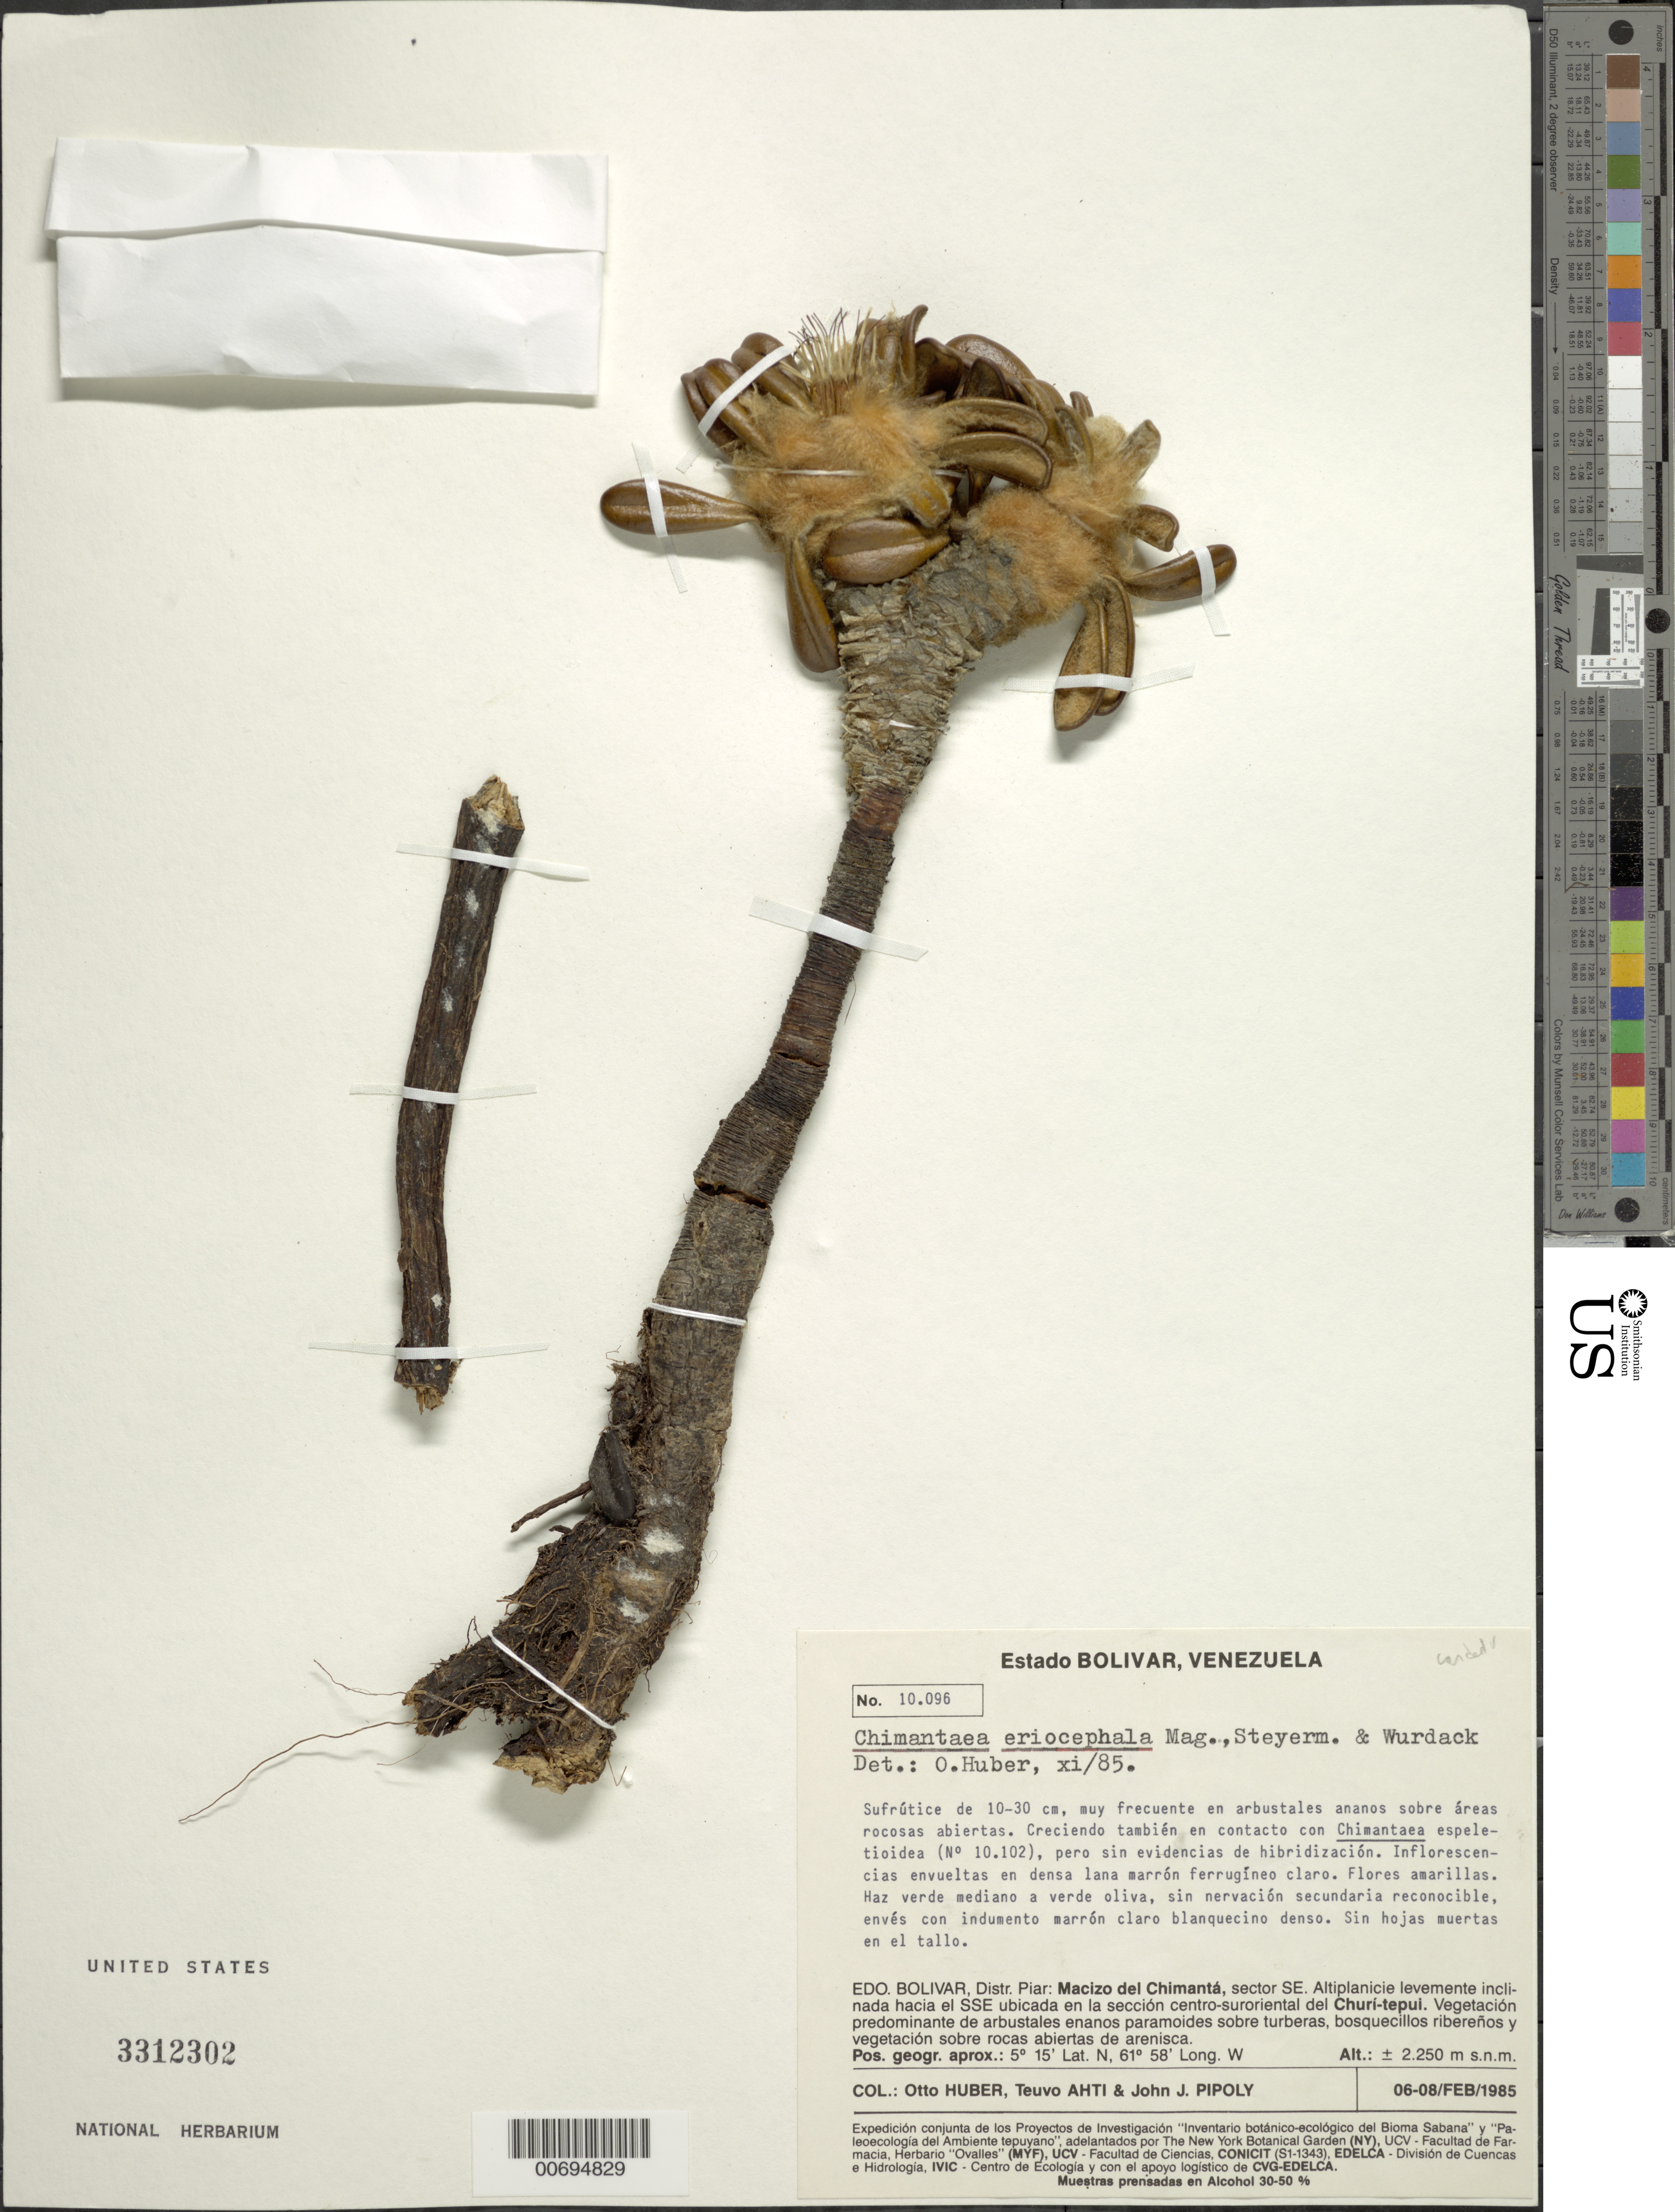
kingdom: Plantae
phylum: Tracheophyta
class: Magnoliopsida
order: Asterales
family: Asteraceae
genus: Chimantaea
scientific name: Chimantaea eriocephala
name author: Maguire et al.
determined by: Huber, Otto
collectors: O. Huber, T. T. Ahti & J. J. Pipoly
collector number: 10096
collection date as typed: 6-Feb-85 to 8-Feb-85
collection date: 1985-02-06/1985-02-08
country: Venezuela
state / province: Bolívar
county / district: Piar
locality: Macizo del Chimantá, SE Churí-tepuí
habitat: Arbustales enanos sobre areas rocosas abiertas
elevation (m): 2250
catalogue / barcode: US 3312302